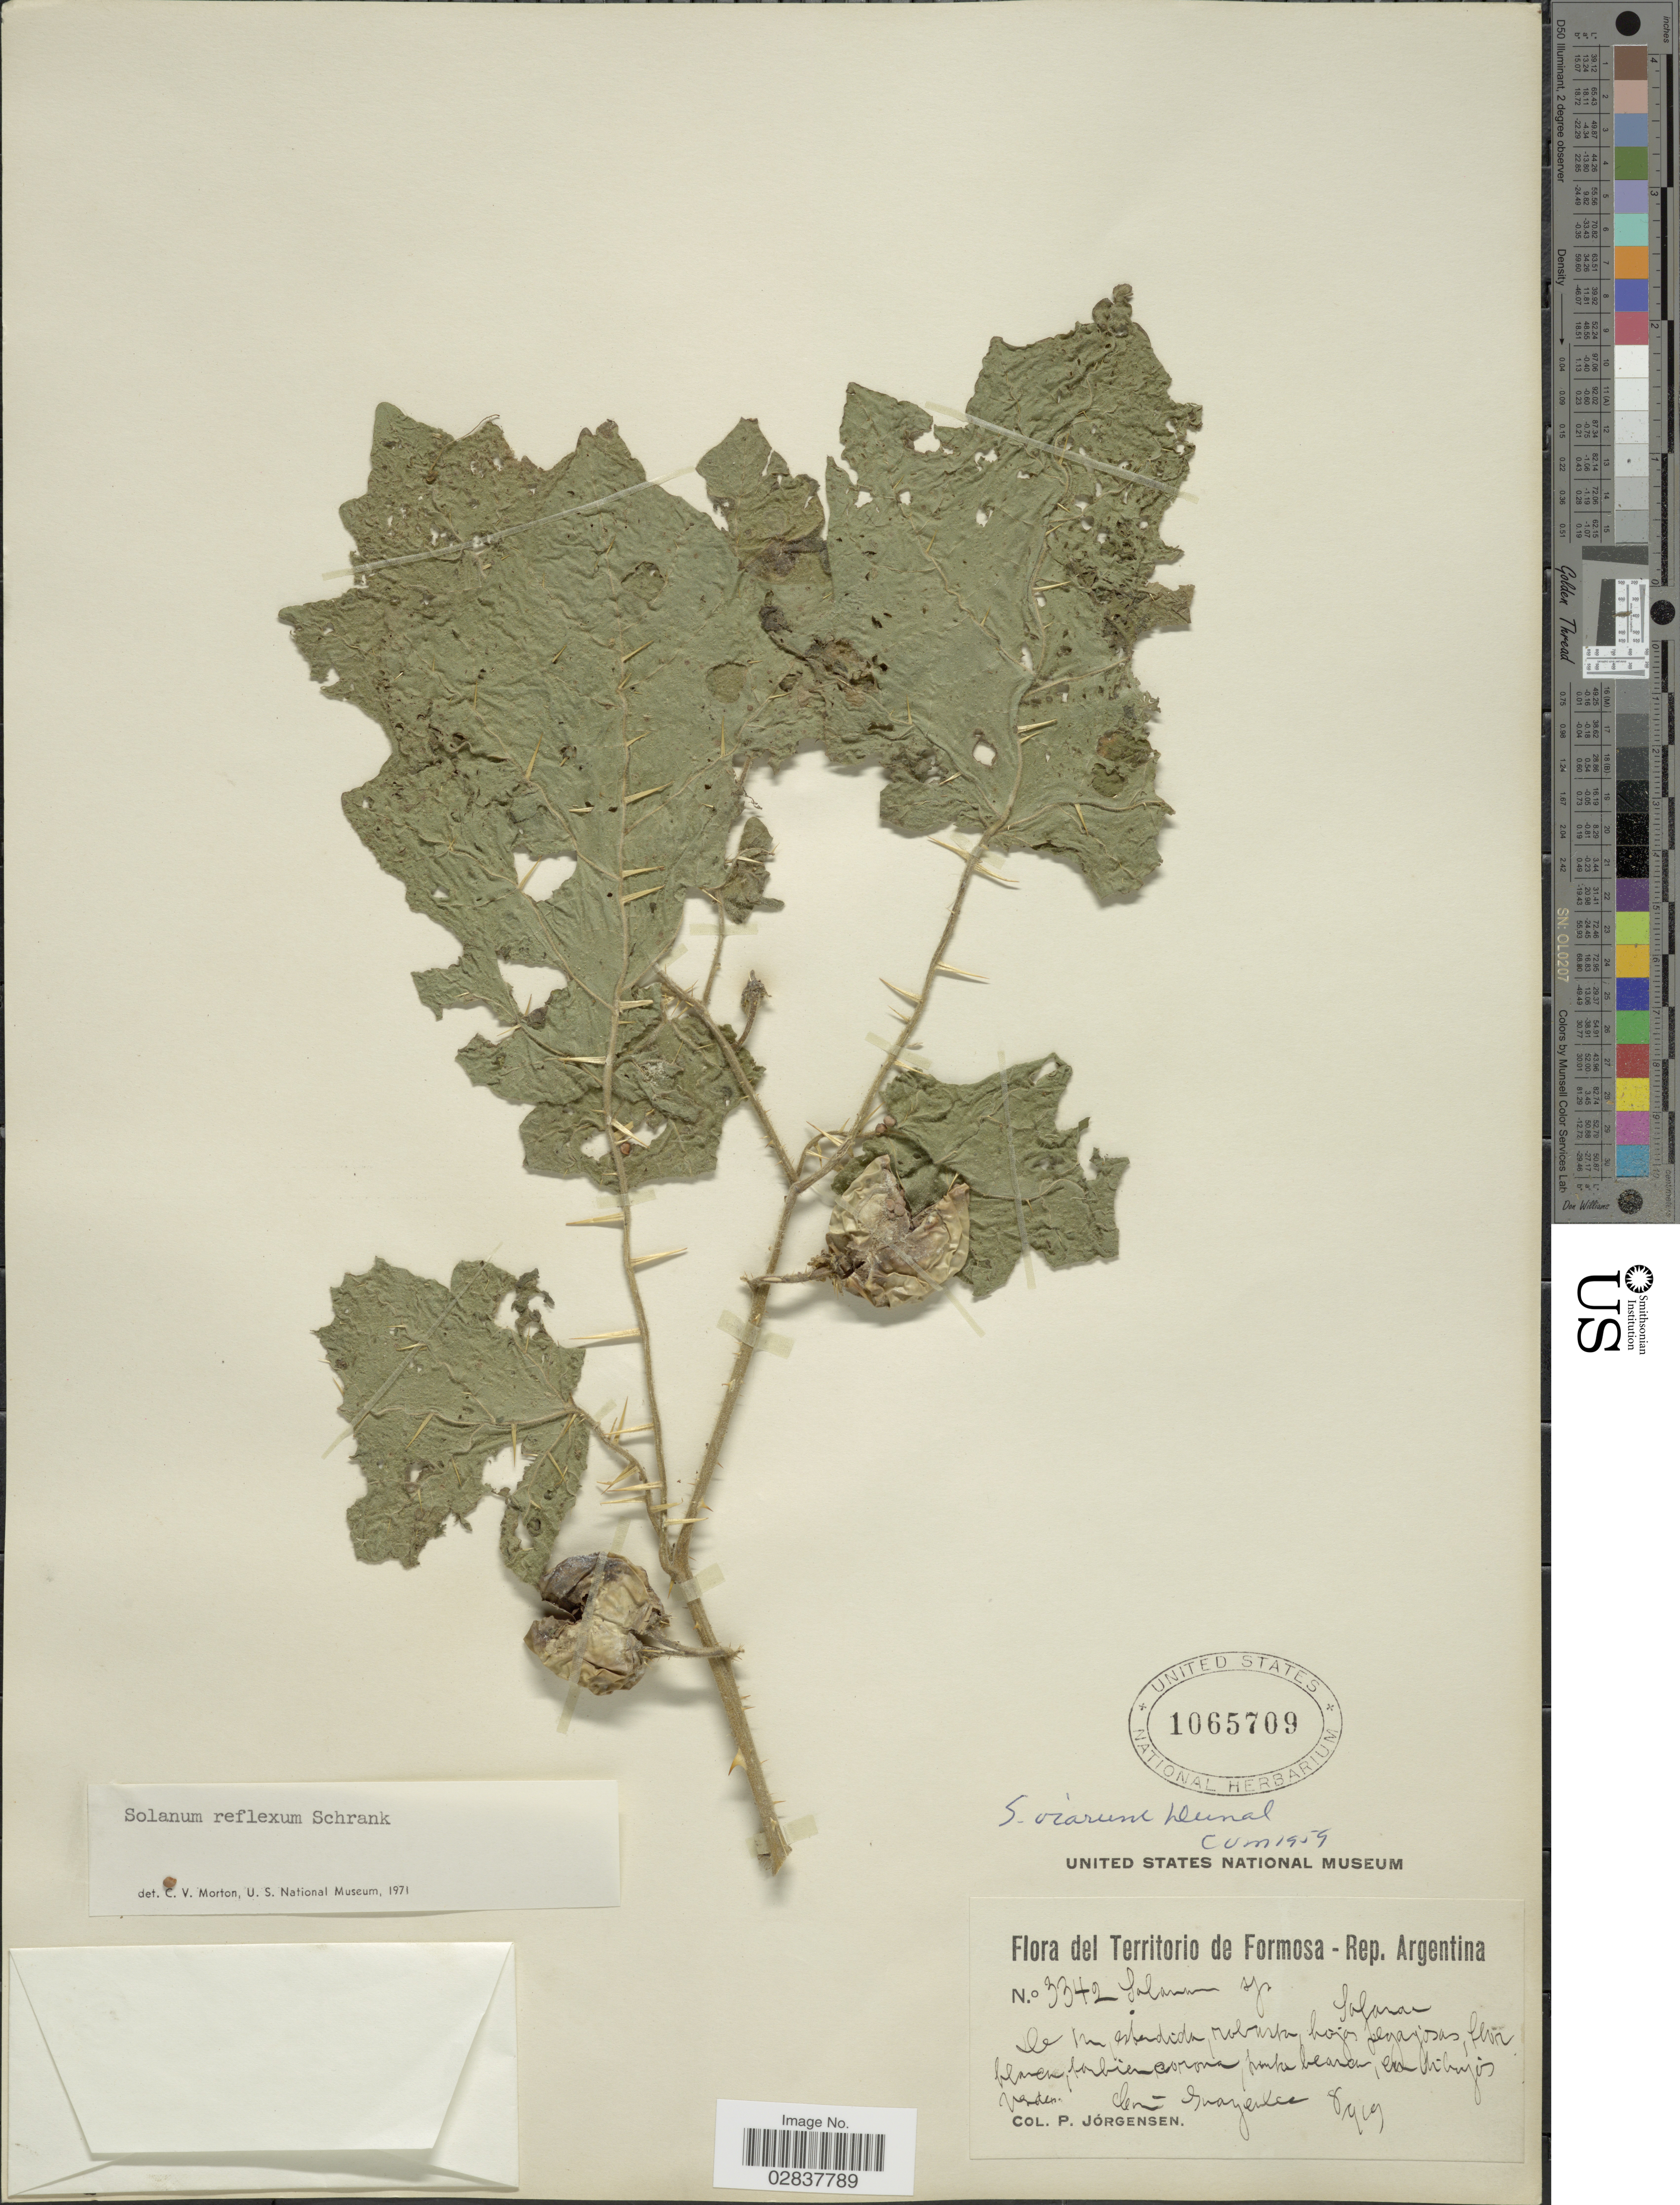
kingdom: Plantae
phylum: Tracheophyta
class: Magnoliopsida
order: Solanales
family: Solanaceae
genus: Solanum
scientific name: Solanum reflexum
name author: Schrank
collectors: P. Jörgensen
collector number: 3342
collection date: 1919-08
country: Argentina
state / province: Formosa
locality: Guaycolle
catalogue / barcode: US 1065709